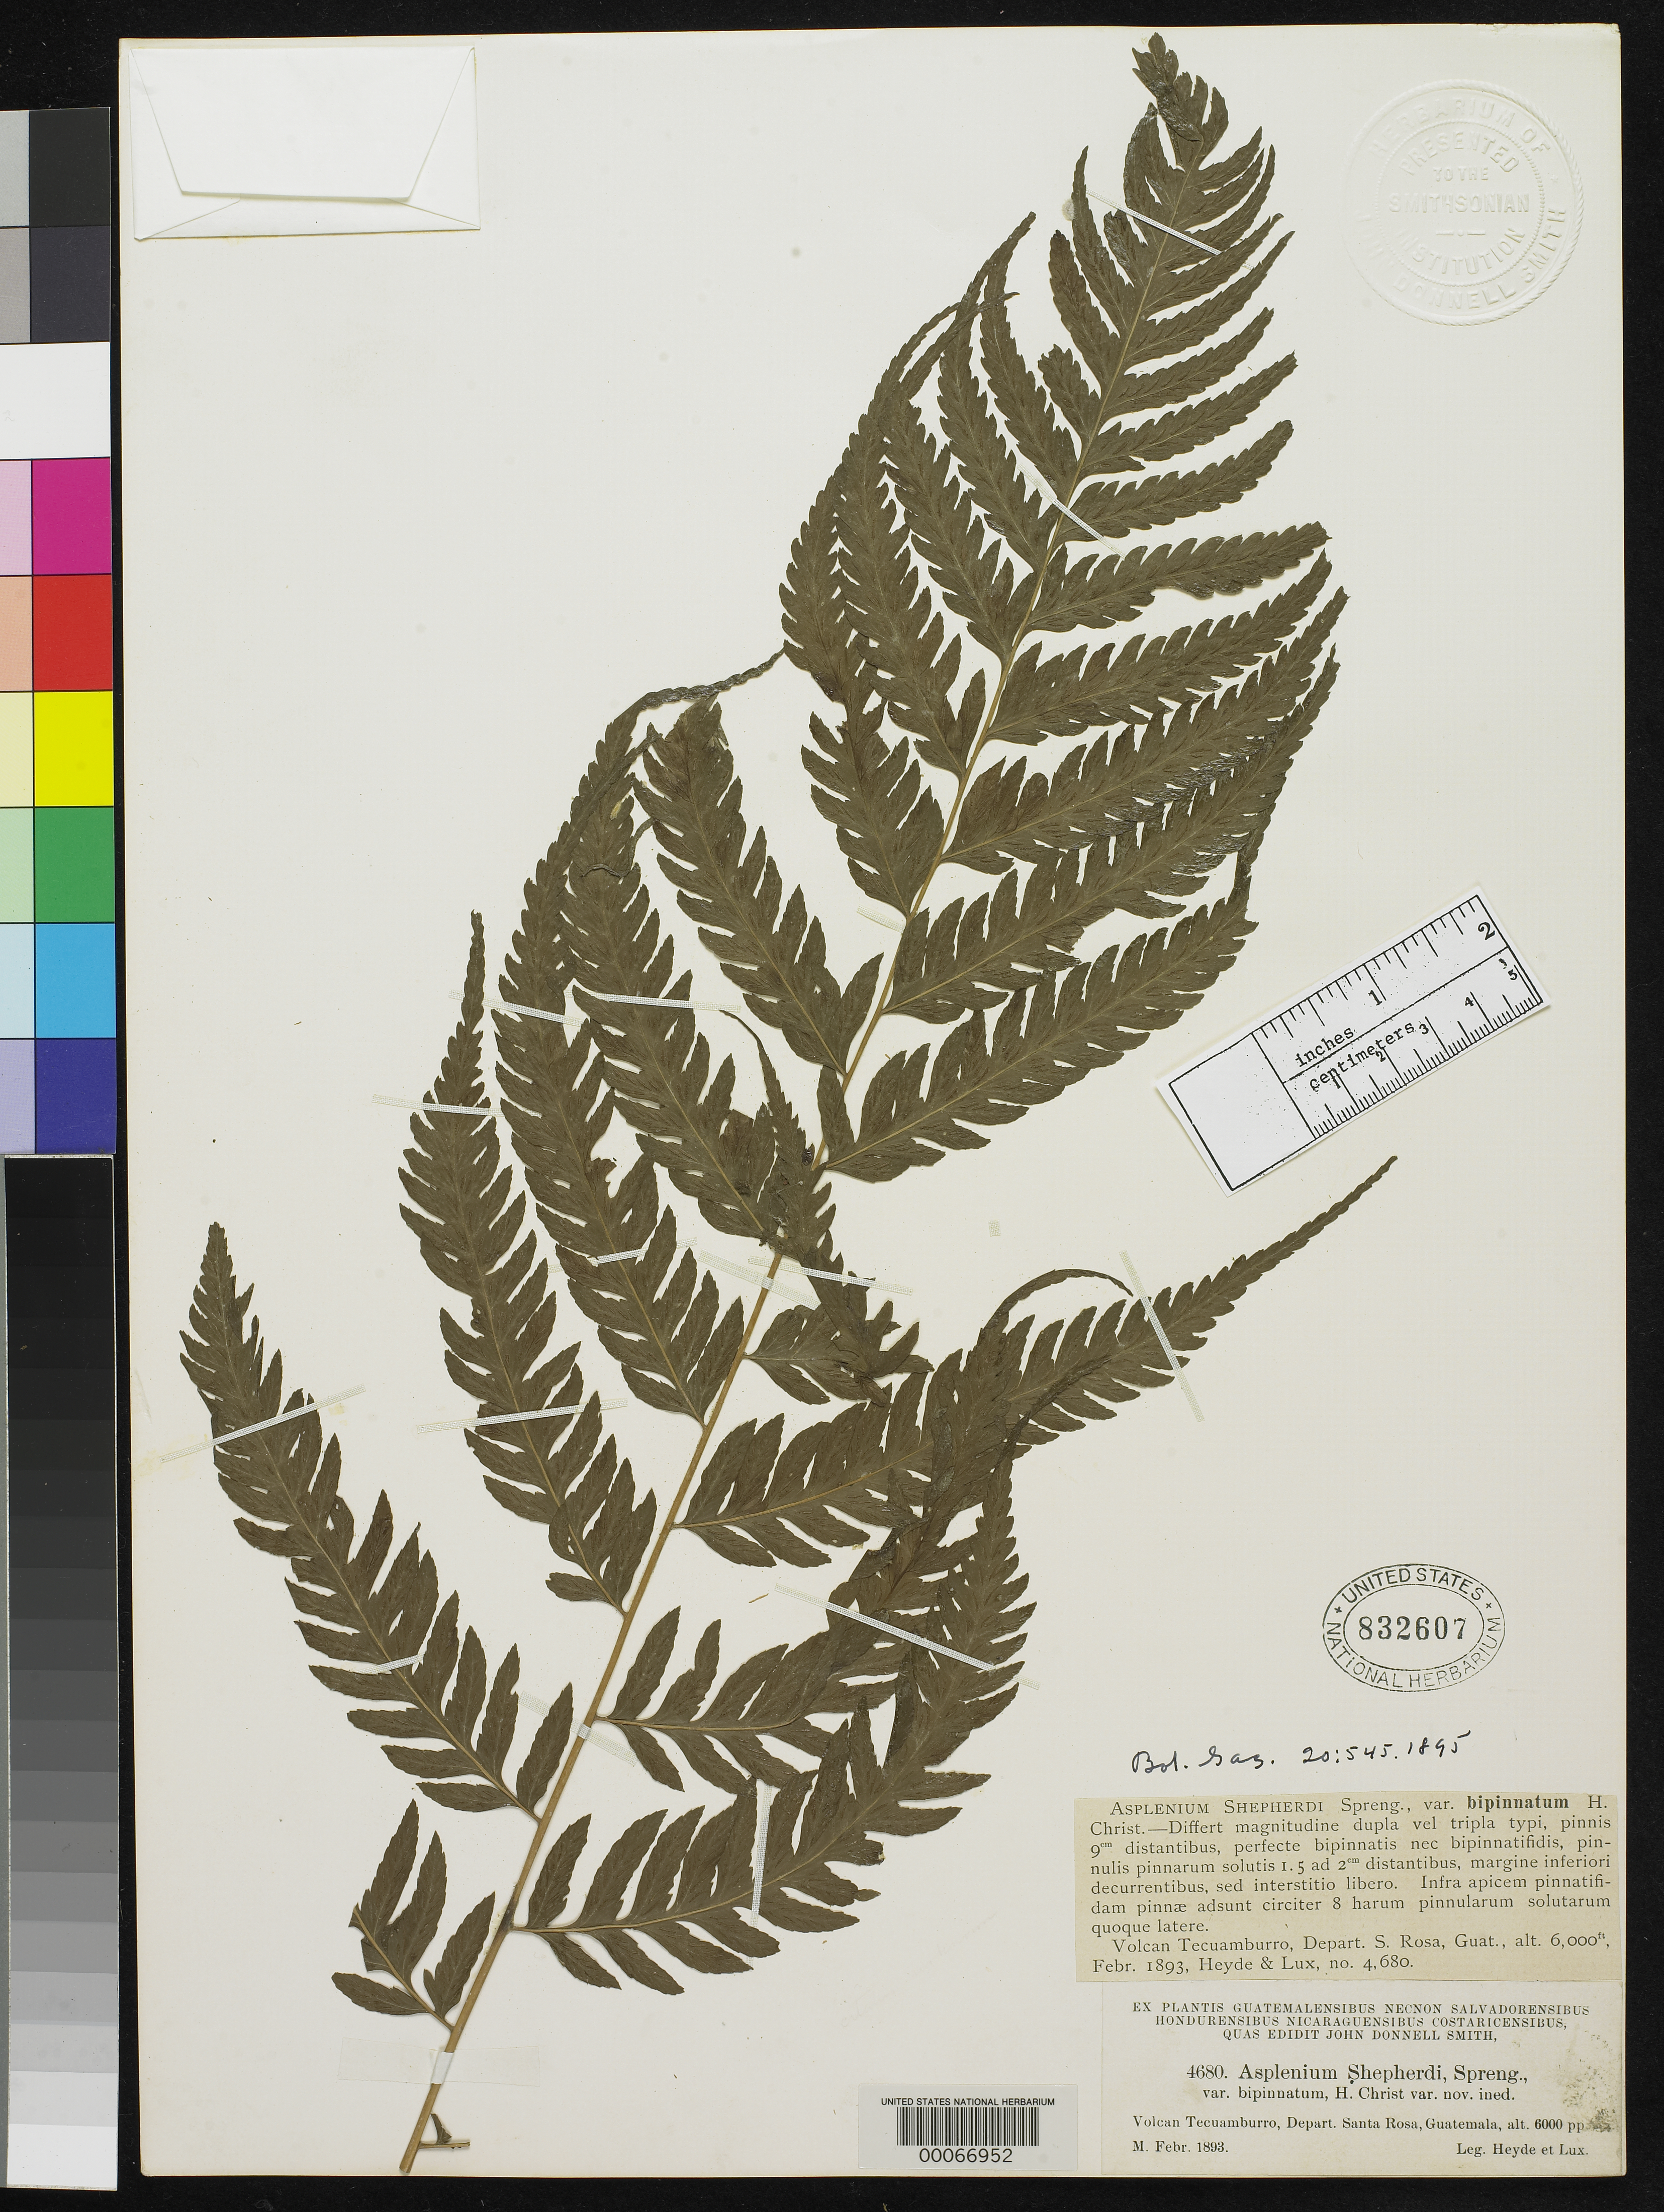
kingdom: Plantae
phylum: Tracheophyta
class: Polypodiopsida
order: Polypodiales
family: Aspleniaceae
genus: Asplenium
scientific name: Asplenium shepherdii var. bipinnatum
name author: Christ in Donn. Sm.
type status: Type Collection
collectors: E. T. Heyde & E. Lux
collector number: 4680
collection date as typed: Feb 1893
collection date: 1893-02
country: Guatemala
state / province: Santa Rosa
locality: Volcan Tecuamburro.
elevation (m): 1829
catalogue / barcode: US 832607